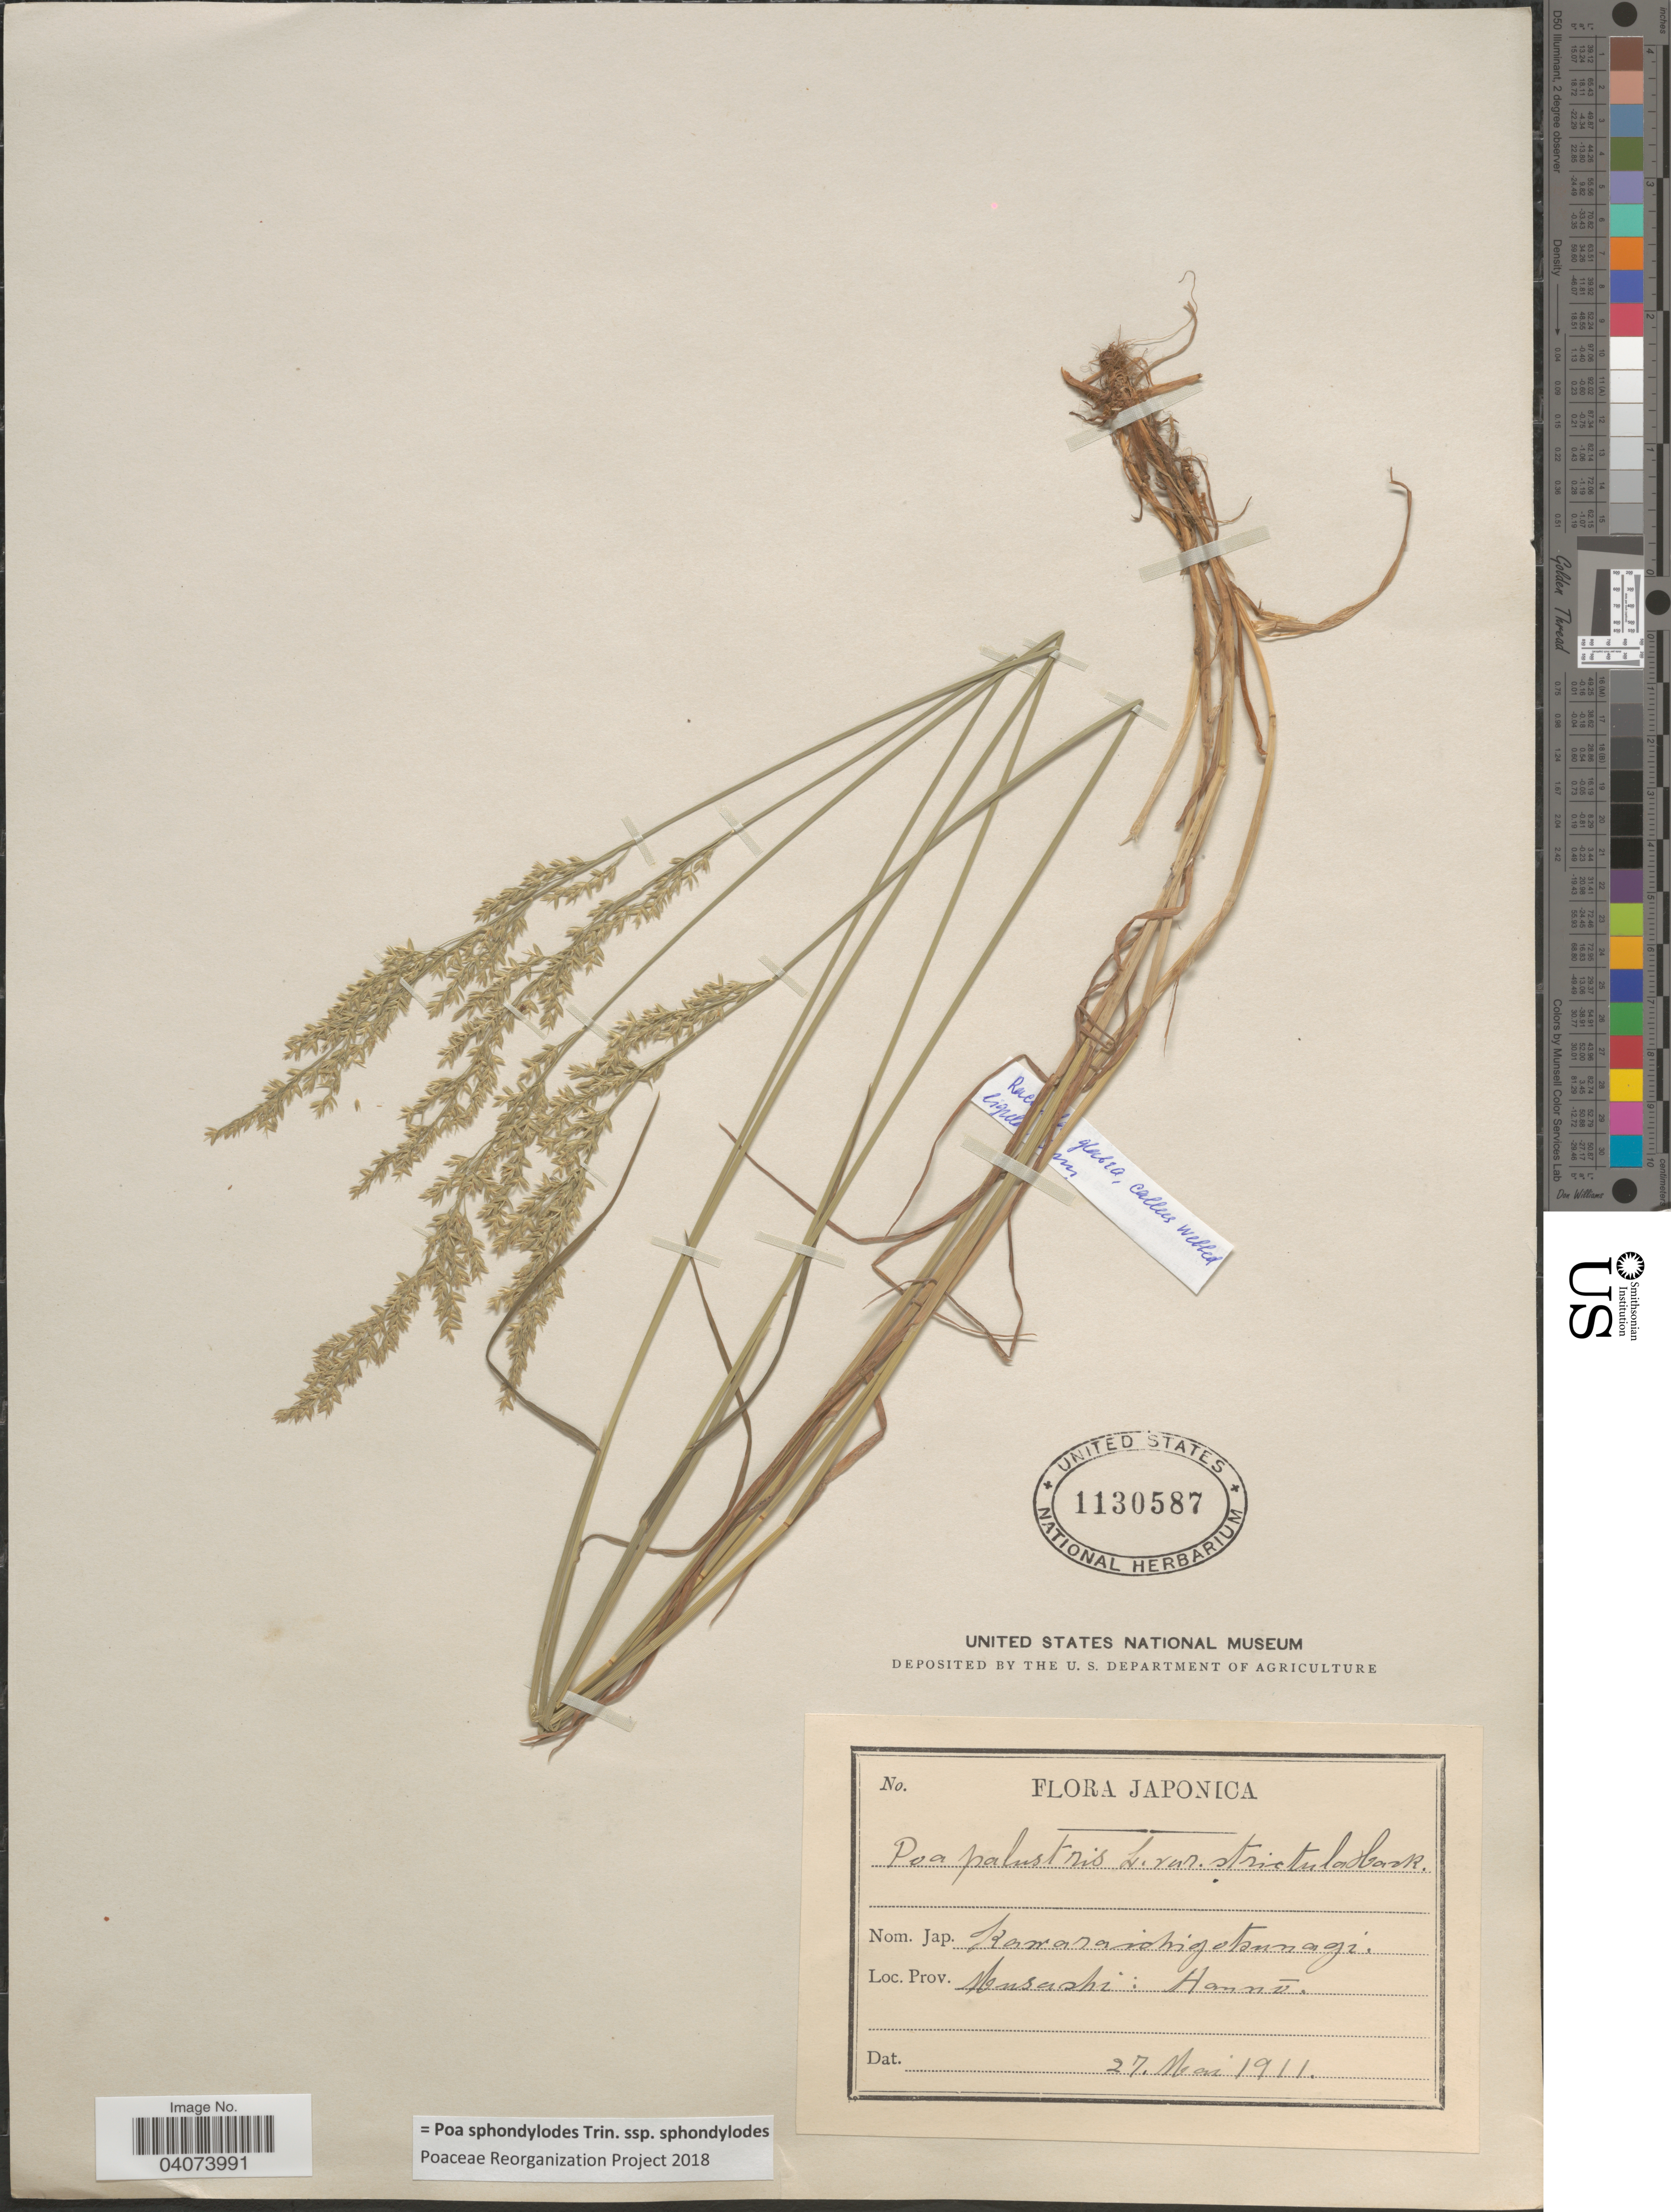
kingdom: Plantae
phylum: Tracheophyta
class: Liliopsida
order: Poales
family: Poaceae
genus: Poa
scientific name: Poa sphondylodes subsp. sphondylodes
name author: Trin.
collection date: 1911-05-27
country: Japan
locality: Musashi: Hanno.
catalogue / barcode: US 1130587